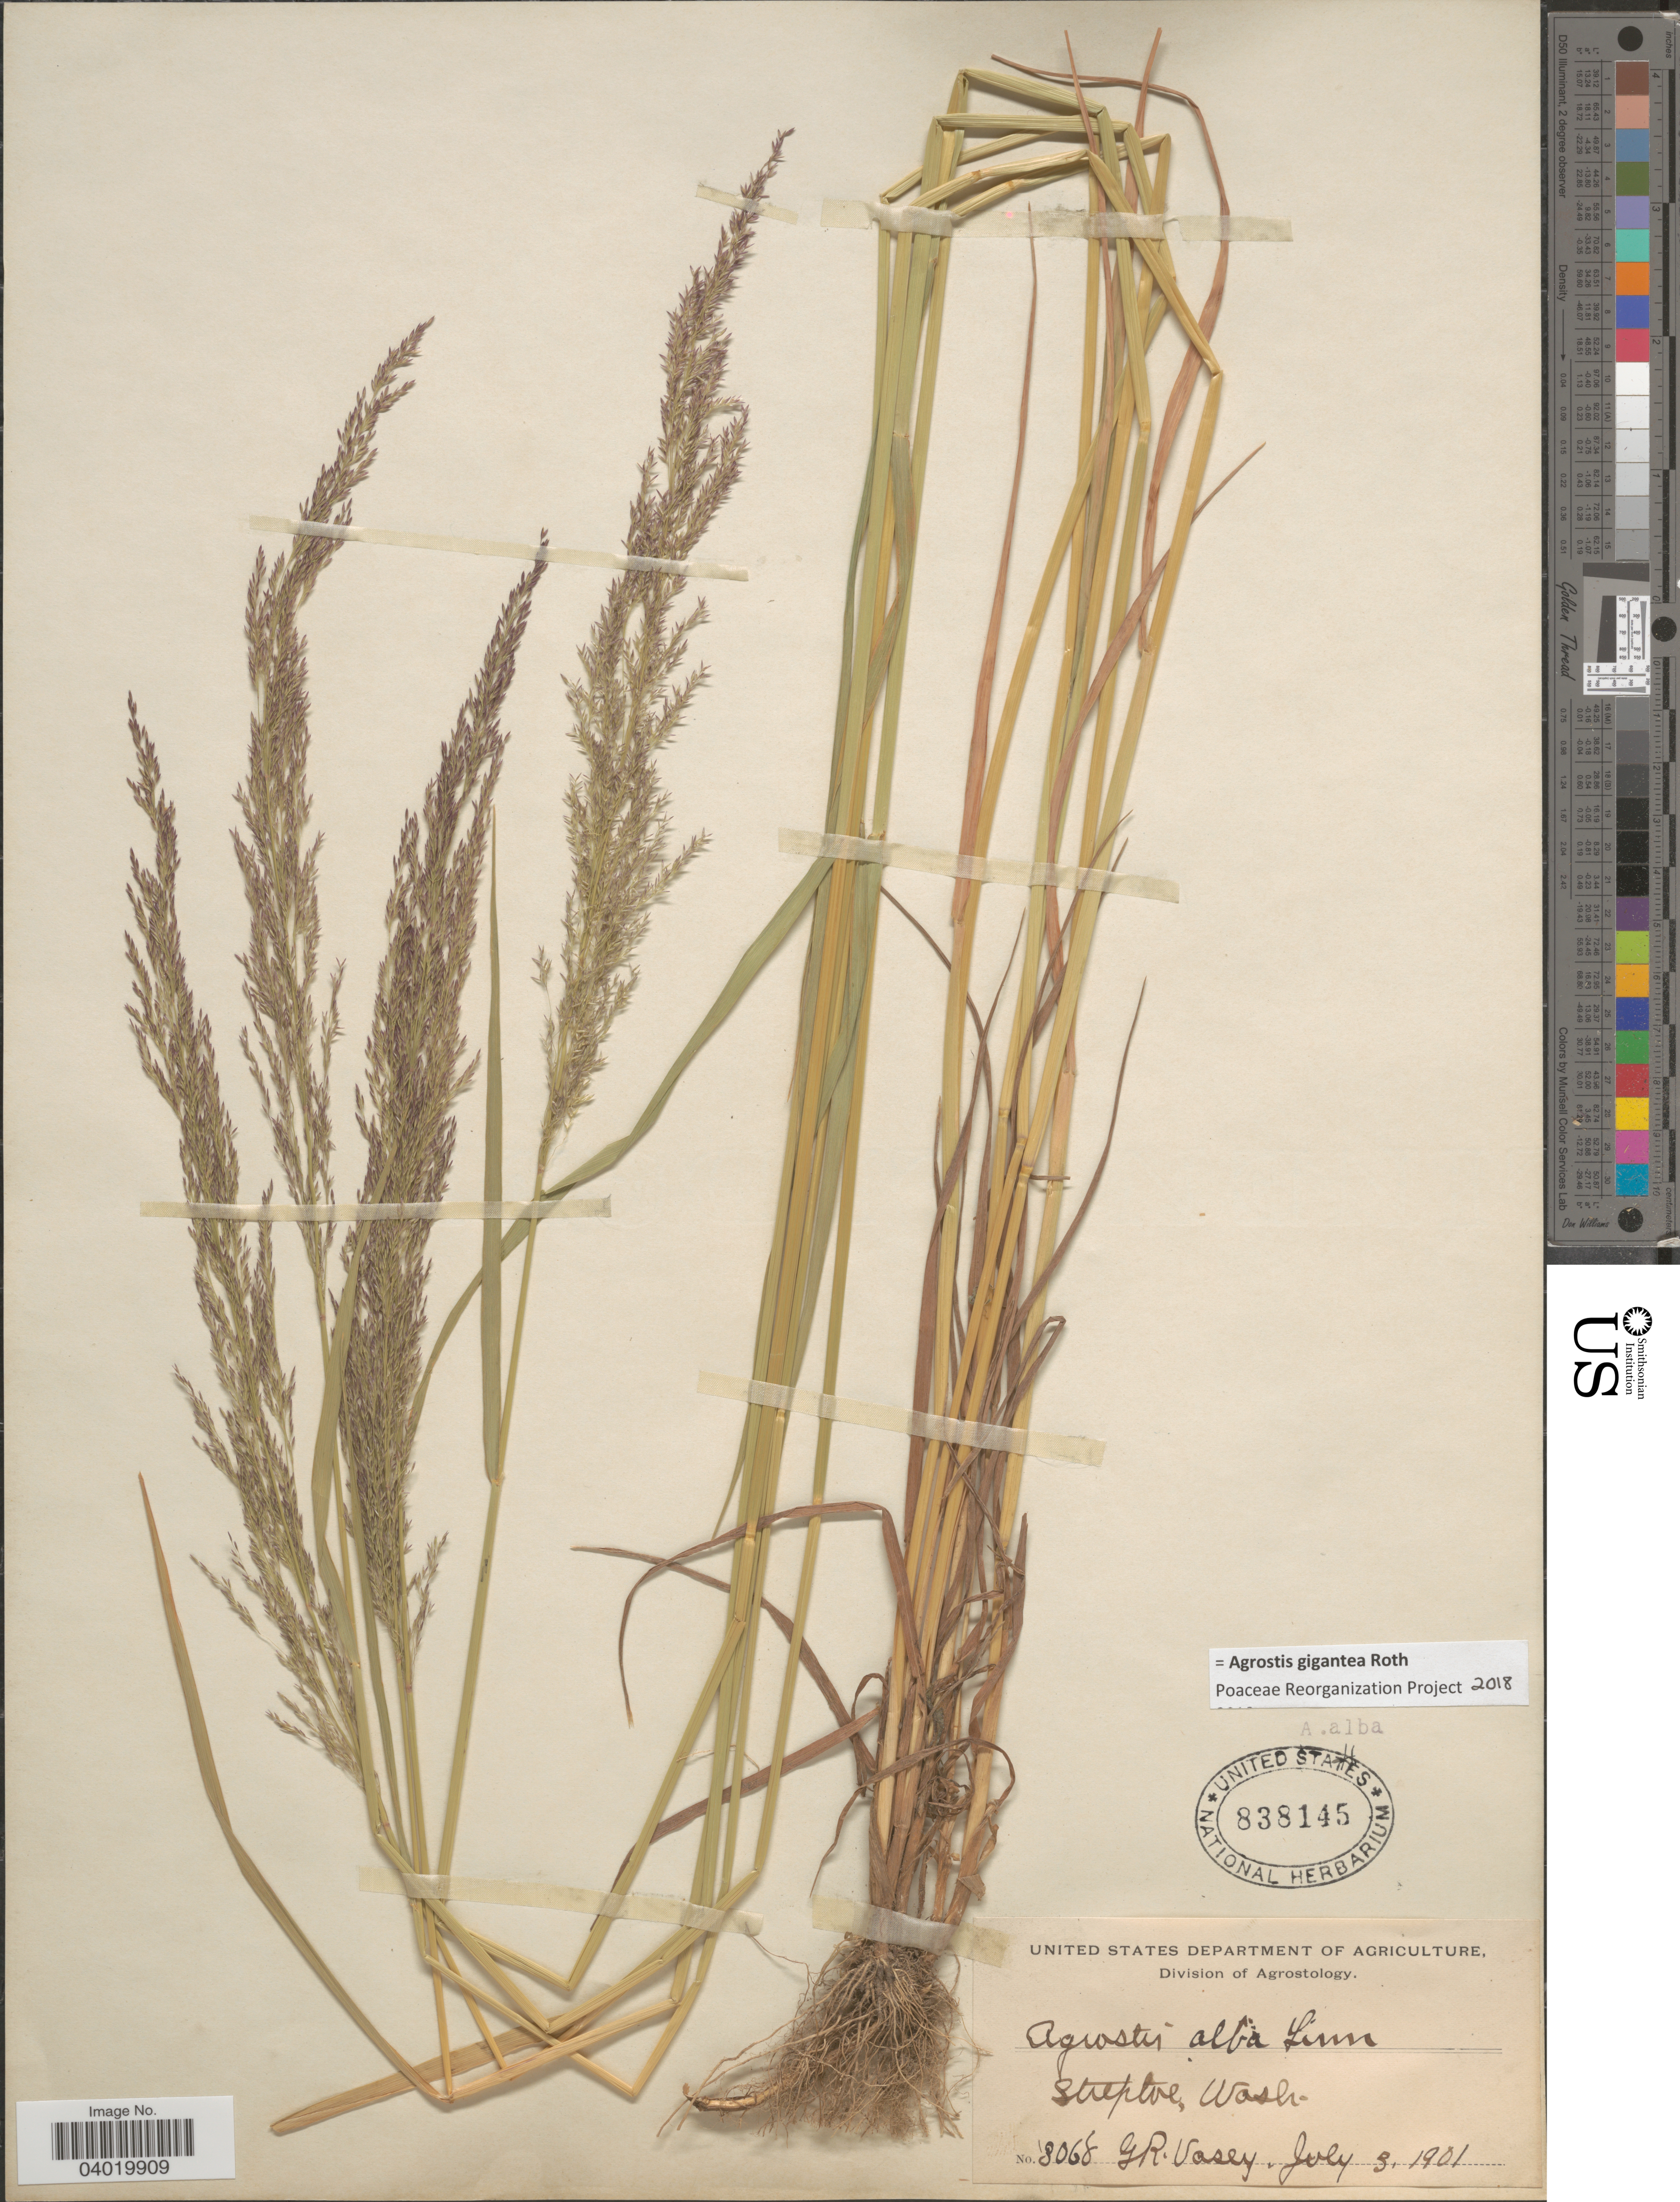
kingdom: Plantae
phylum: Tracheophyta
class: Liliopsida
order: Poales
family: Poaceae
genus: Agrostis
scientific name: Agrostis gigantea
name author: Roth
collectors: G. R. Vasey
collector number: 3068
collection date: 1901-07-03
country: United States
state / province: Washington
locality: Steptoe.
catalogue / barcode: US 838145